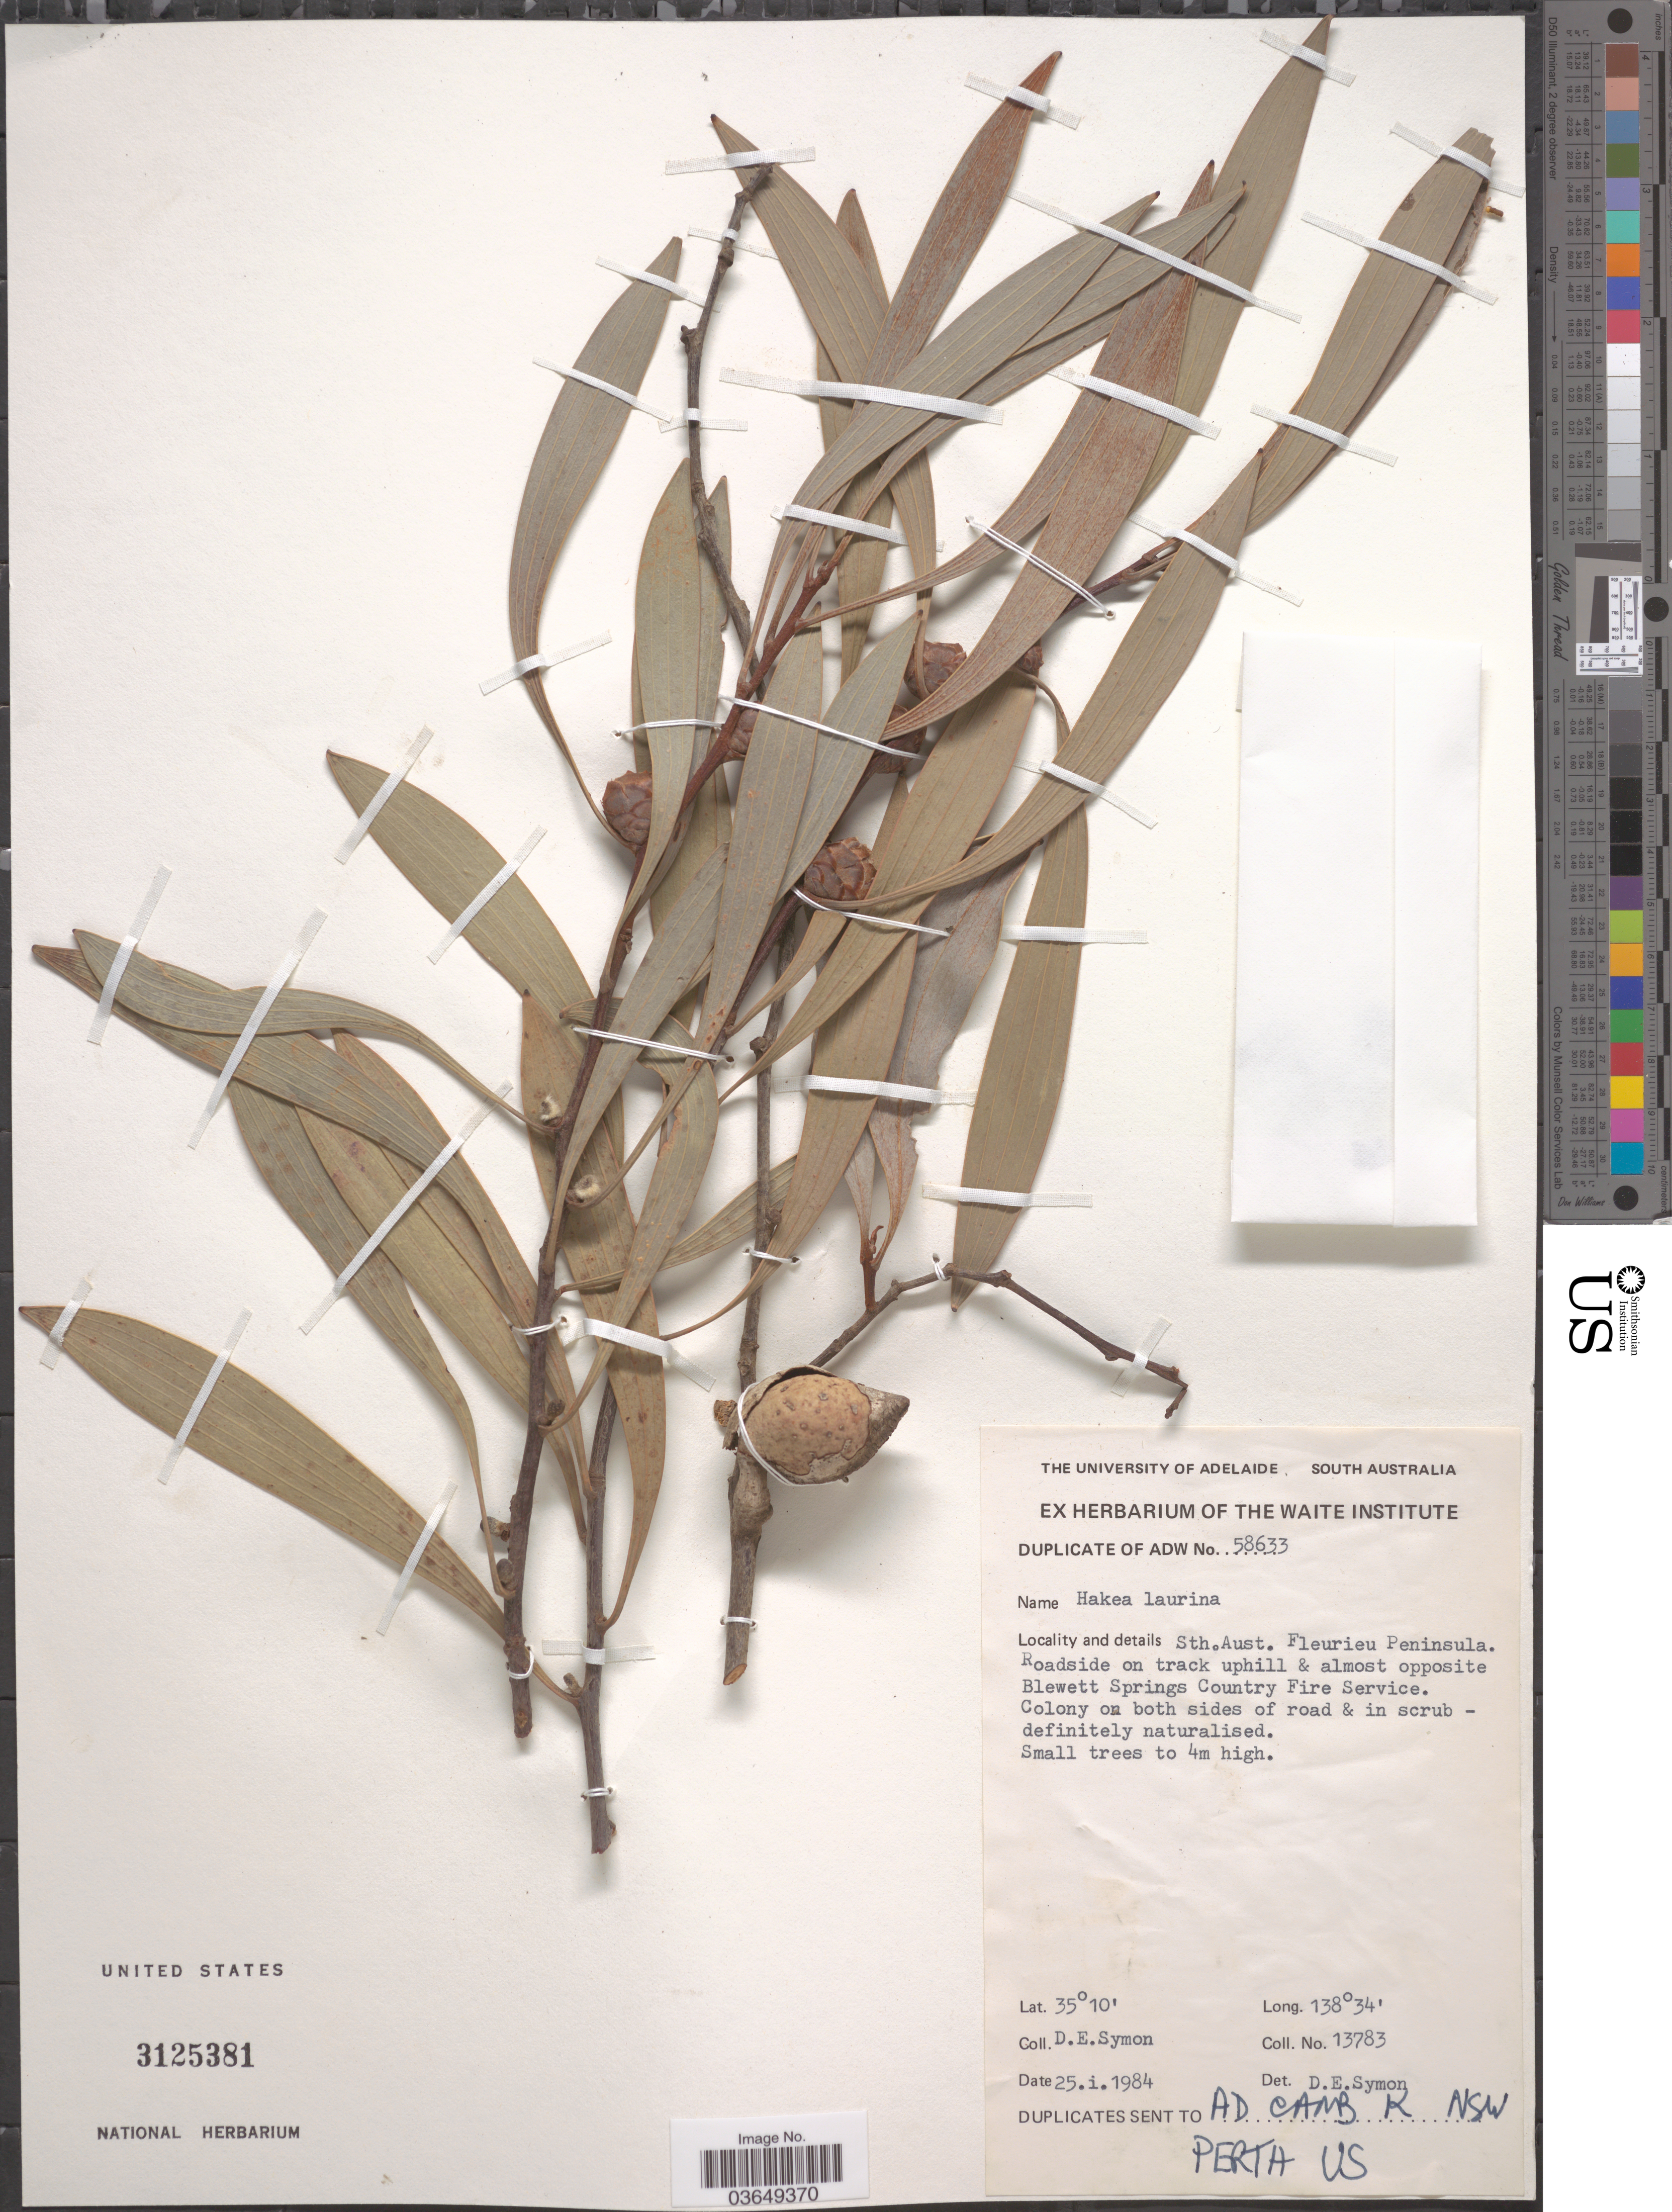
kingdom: Plantae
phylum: Tracheophyta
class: Magnoliopsida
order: Proteales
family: Proteaceae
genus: Hakea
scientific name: Hakea laurina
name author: R. Br.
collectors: D. Symon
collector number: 13783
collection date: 1984-01-25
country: Australia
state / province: South Australia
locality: Sth. Aust. Fleurieu Peninsula. Roadside track uphill & almost opposite Blewett Springs Country Fire Service.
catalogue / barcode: US 3125381